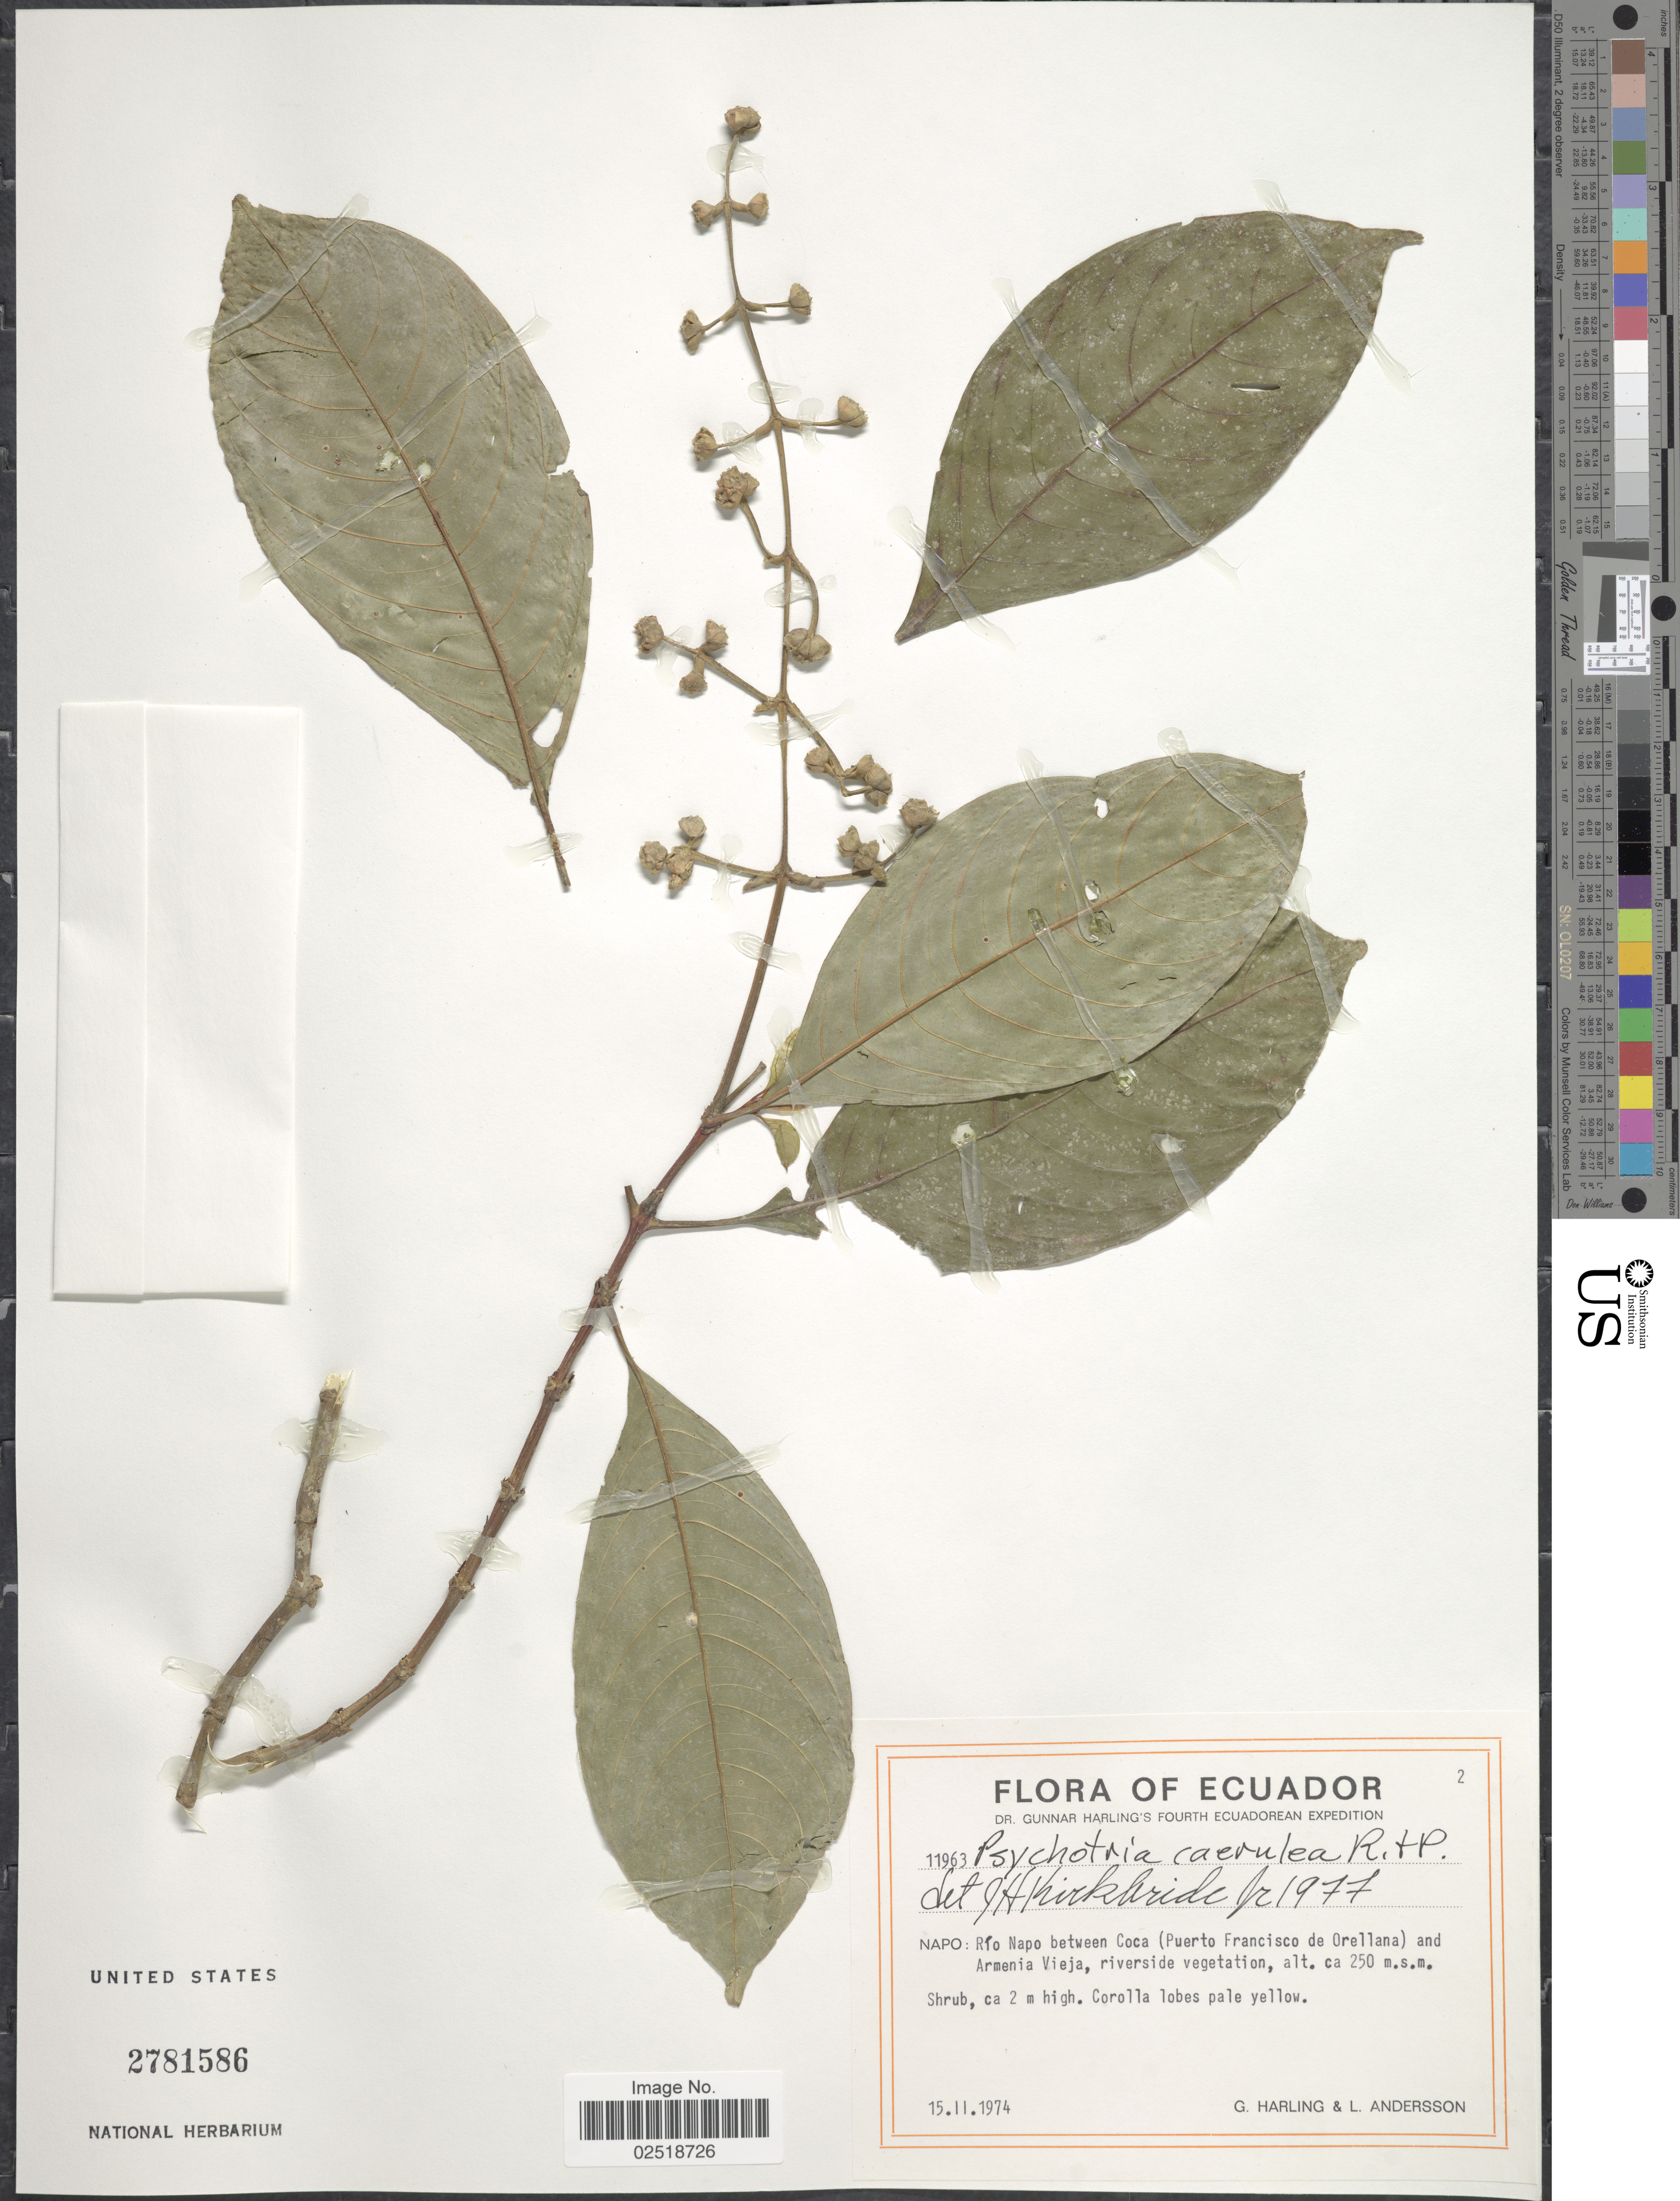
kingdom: Plantae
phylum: Tracheophyta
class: Magnoliopsida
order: Gentianales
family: Rubiaceae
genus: Psychotria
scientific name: Psychotria caerulea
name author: Ruiz & Pav.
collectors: G. Harling & L. Andersson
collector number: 11963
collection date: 1974-02-15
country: Ecuador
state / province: Napo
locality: Río Napo between Coca (Puerto Francisco de Orellana) and Armenia Vieja, riverside vegetation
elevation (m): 250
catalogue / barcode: US 2781586